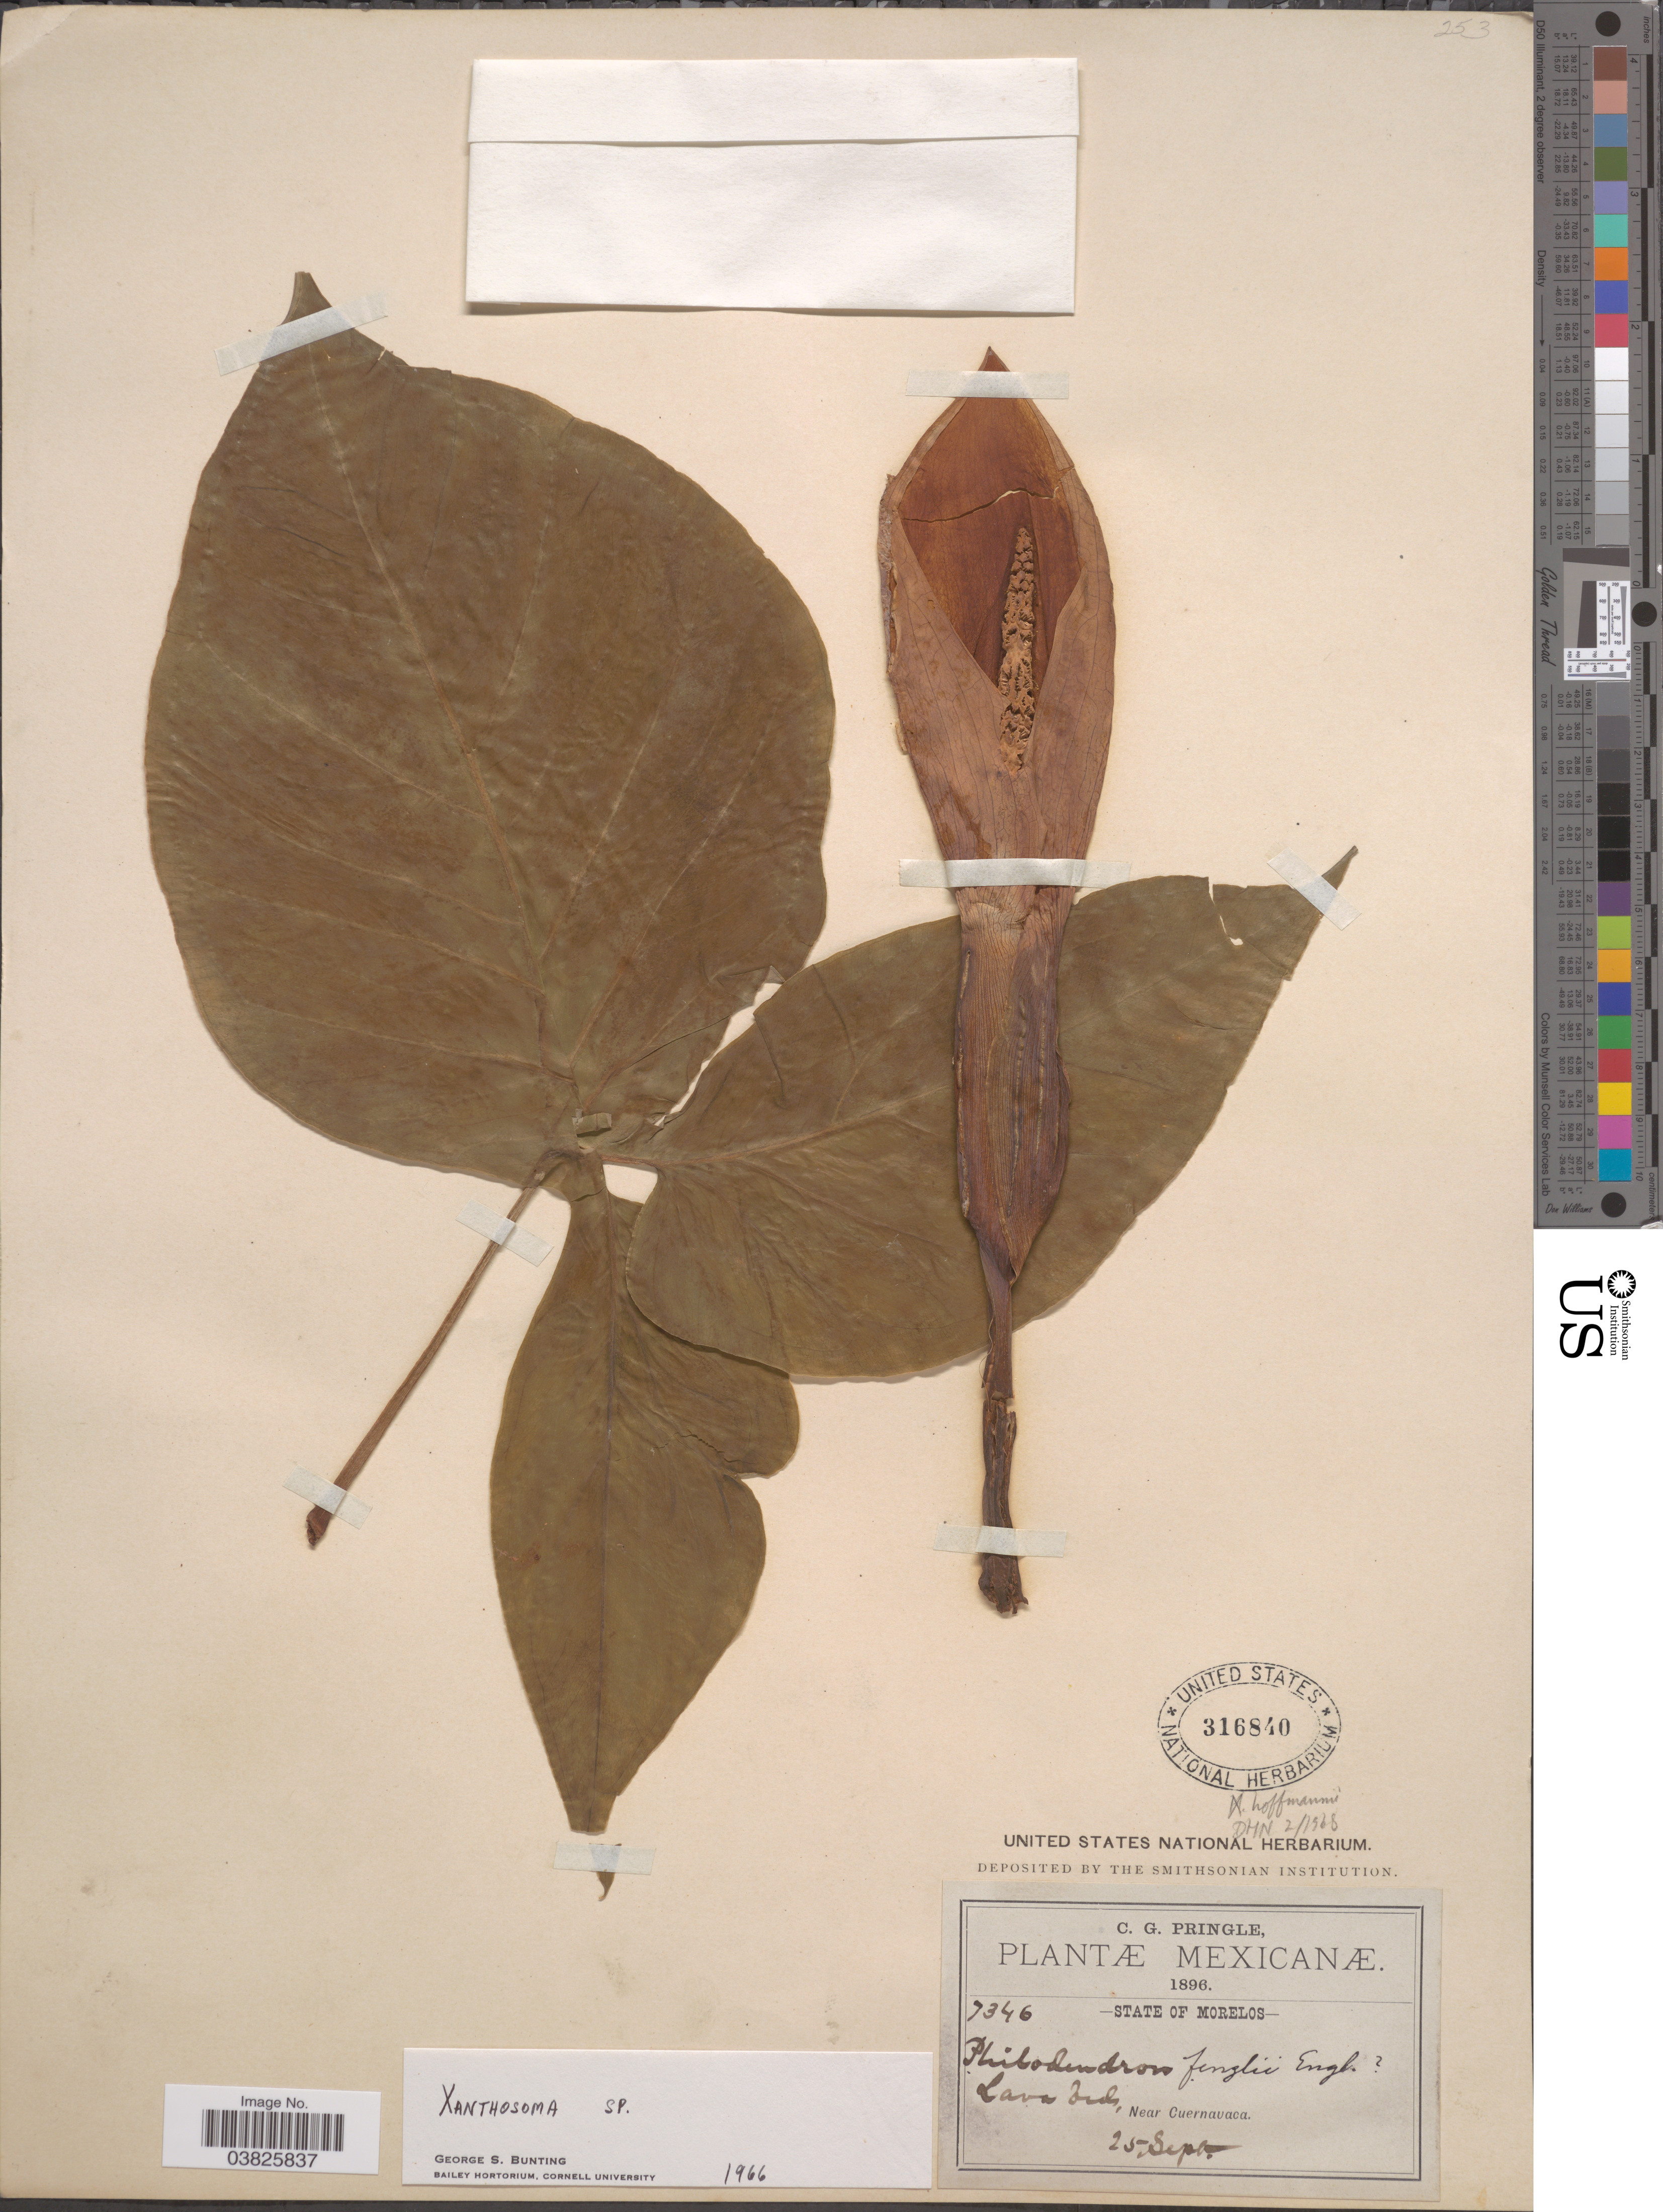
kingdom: Plantae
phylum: Tracheophyta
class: Liliopsida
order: Alismatales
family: Araceae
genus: Xanthosoma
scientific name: Xanthosoma hoffmannii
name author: (Schott) Schott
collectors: C. G. Pringle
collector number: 7346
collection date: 1896-09-25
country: Mexico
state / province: Morelos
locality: Near Cuernavaca.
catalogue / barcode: US 316840